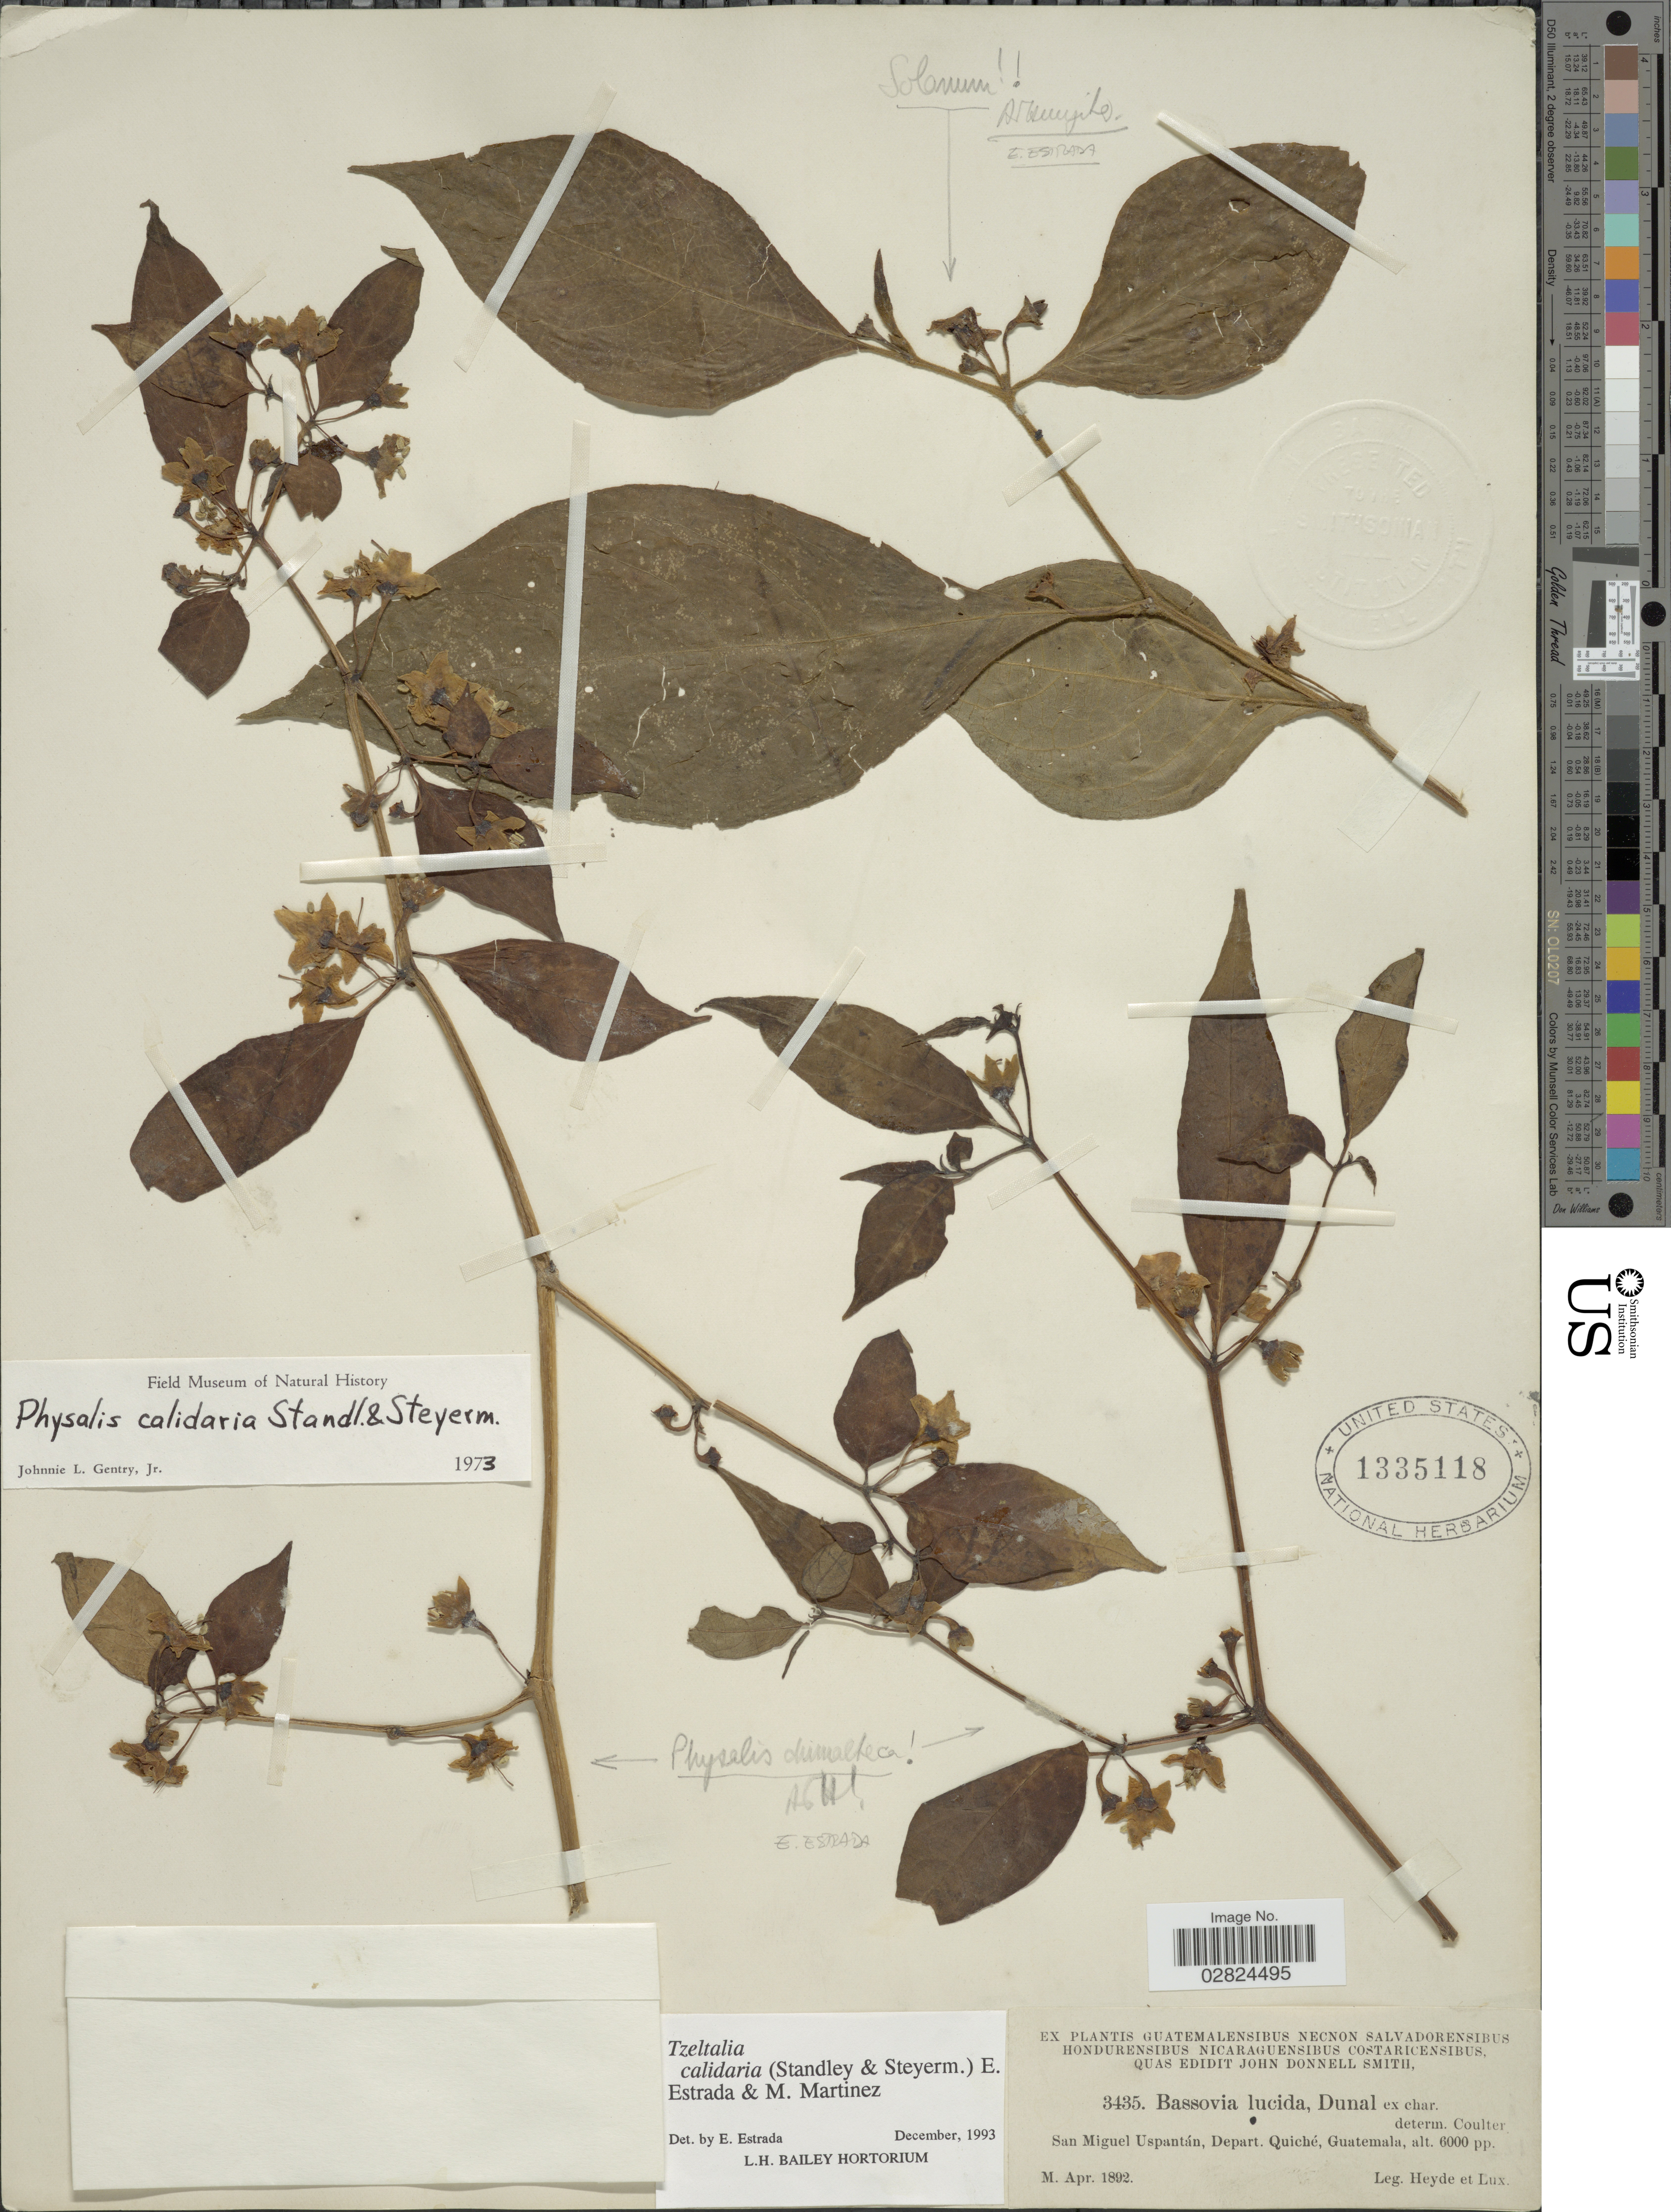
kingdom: Plantae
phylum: Tracheophyta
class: Magnoliopsida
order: Solanales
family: Solanaceae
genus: Physalis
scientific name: Physalis calidaria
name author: Standl. & Steyerm.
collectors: Heyde & Lux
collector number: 3435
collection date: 1892-04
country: Guatemala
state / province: El Quiché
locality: San Miguel Uspantán, Depart. Quiché.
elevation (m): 1829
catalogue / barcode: US 1335118